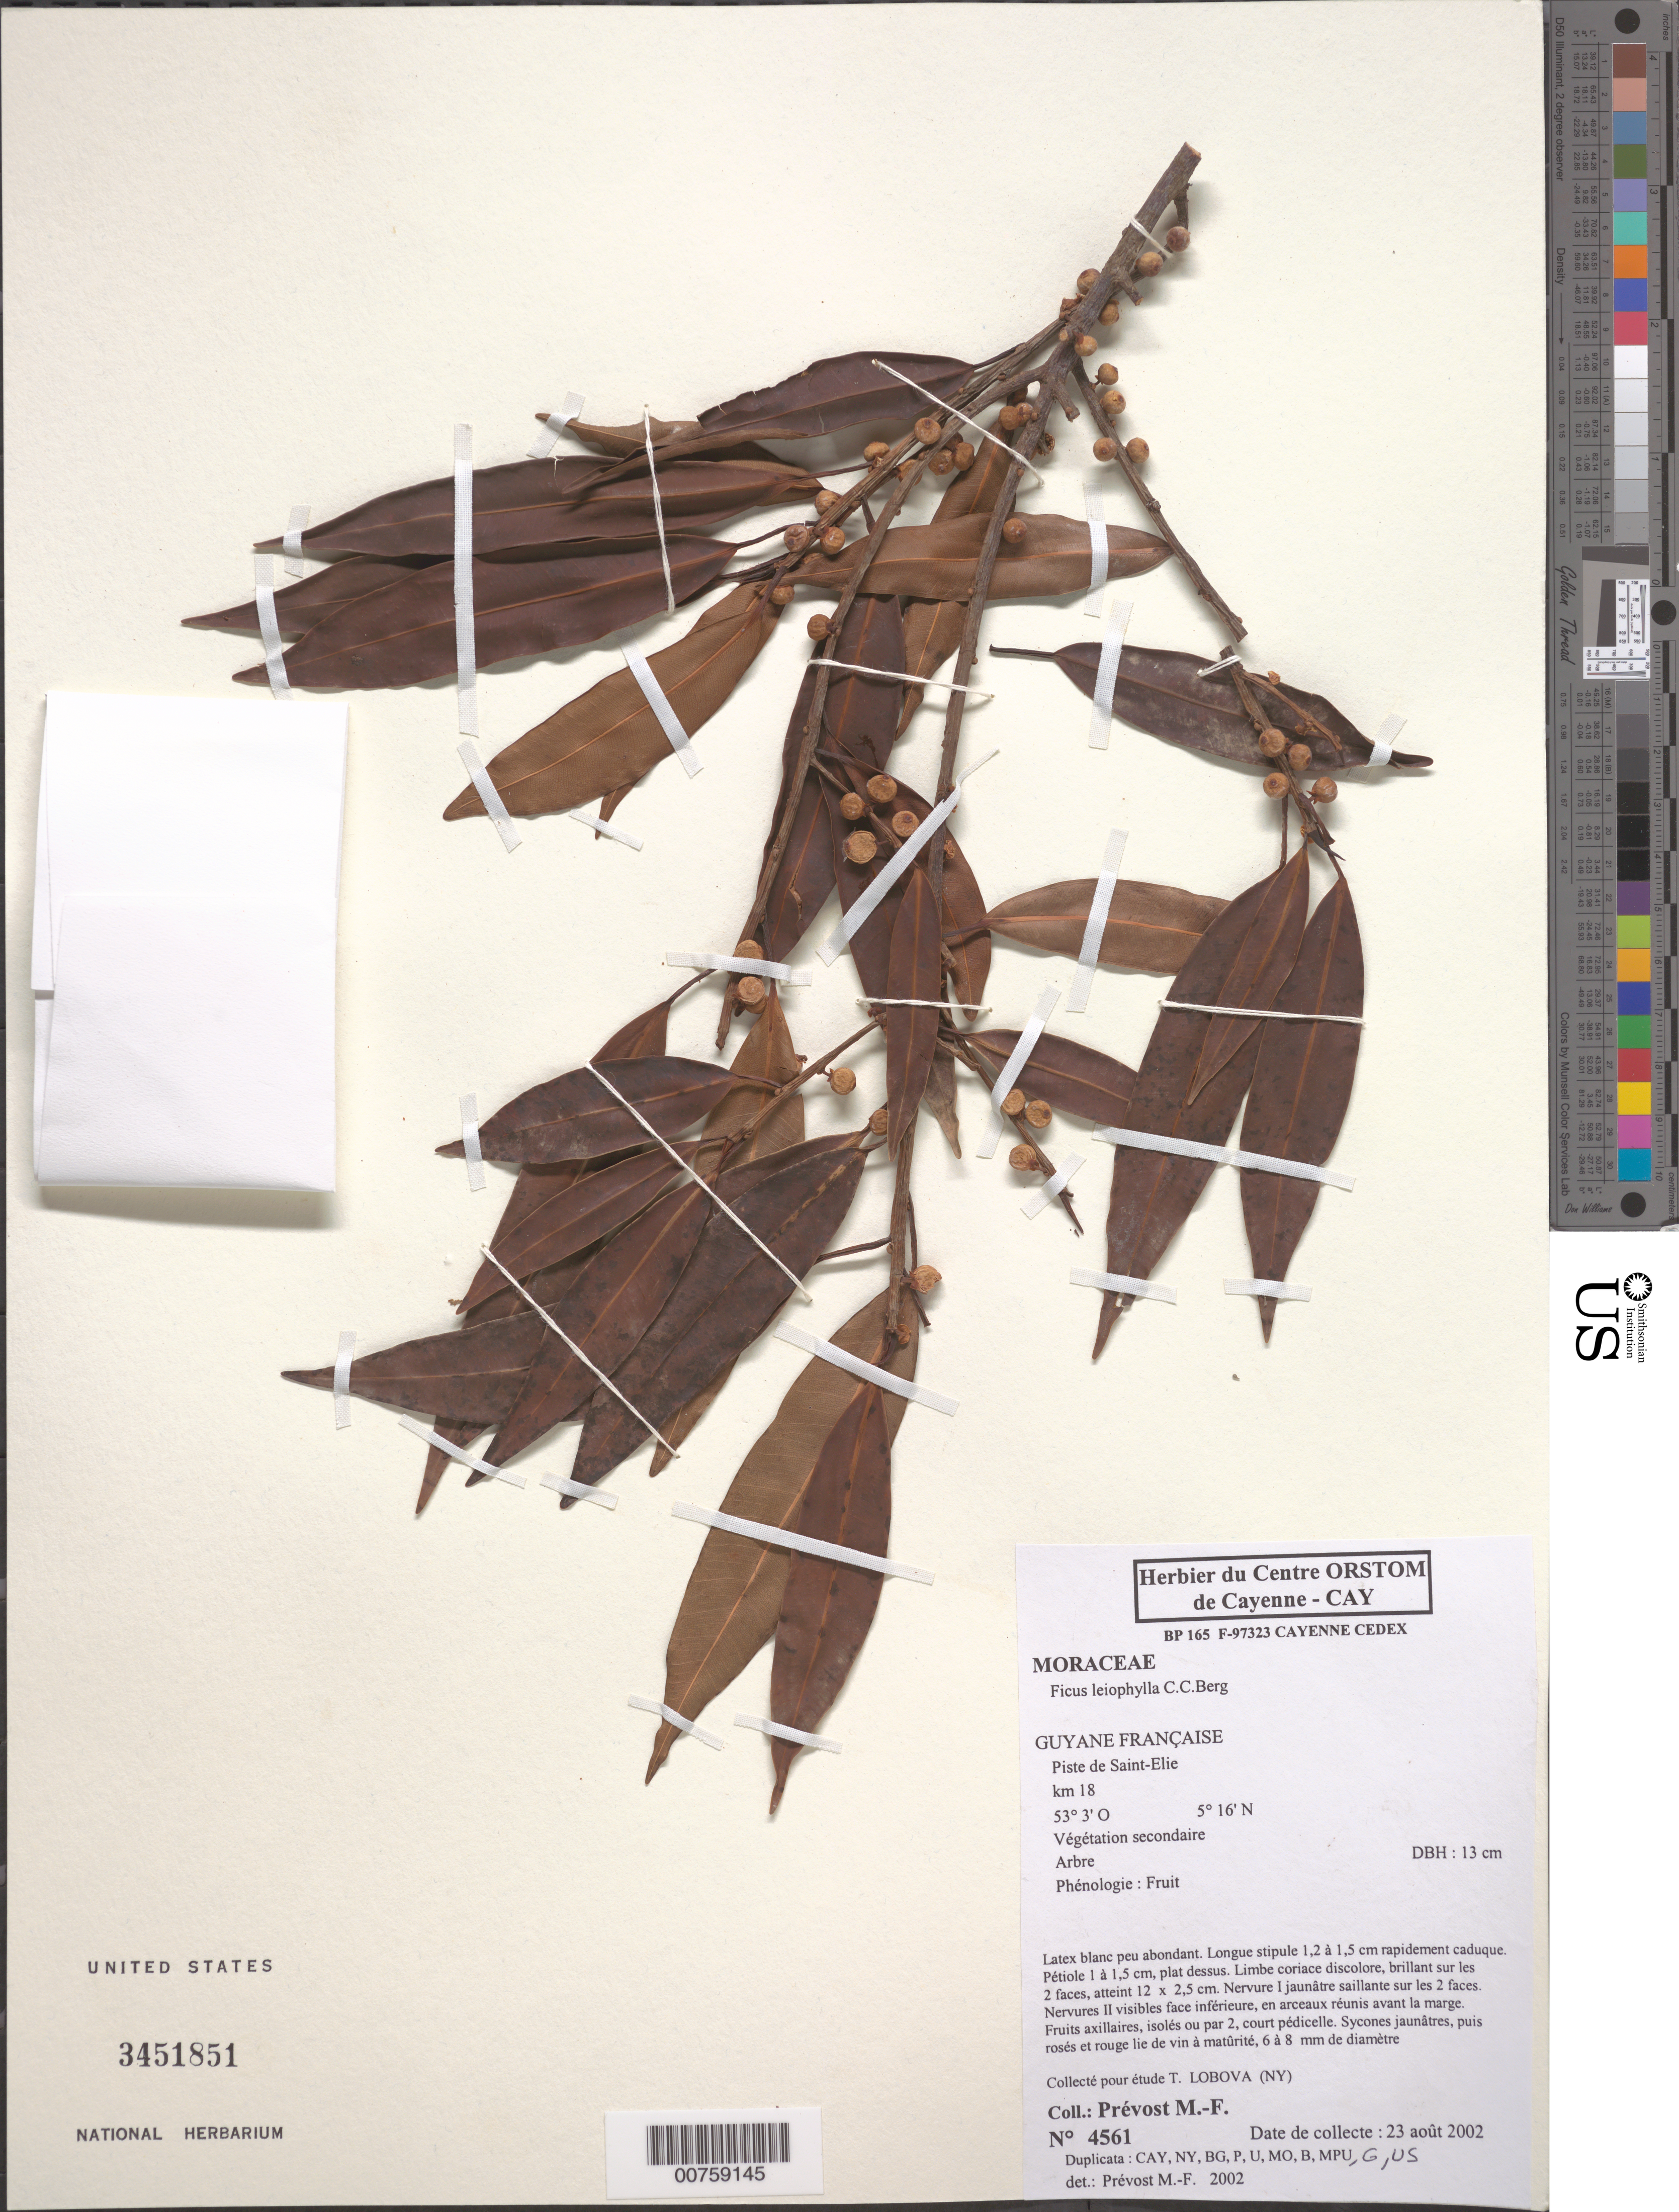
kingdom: Plantae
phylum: Tracheophyta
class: Magnoliopsida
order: Rosales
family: Moraceae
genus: Ficus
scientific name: Ficus mathewsii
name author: (Miq.) Miq.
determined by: Cardoso Pederneiras, L.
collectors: M.-F. Prévost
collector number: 4561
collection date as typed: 23-Aug-02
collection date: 2002-08-23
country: French Guiana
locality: Piste de Saint-Élie, km 18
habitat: Secondary vegetation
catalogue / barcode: US 3451851